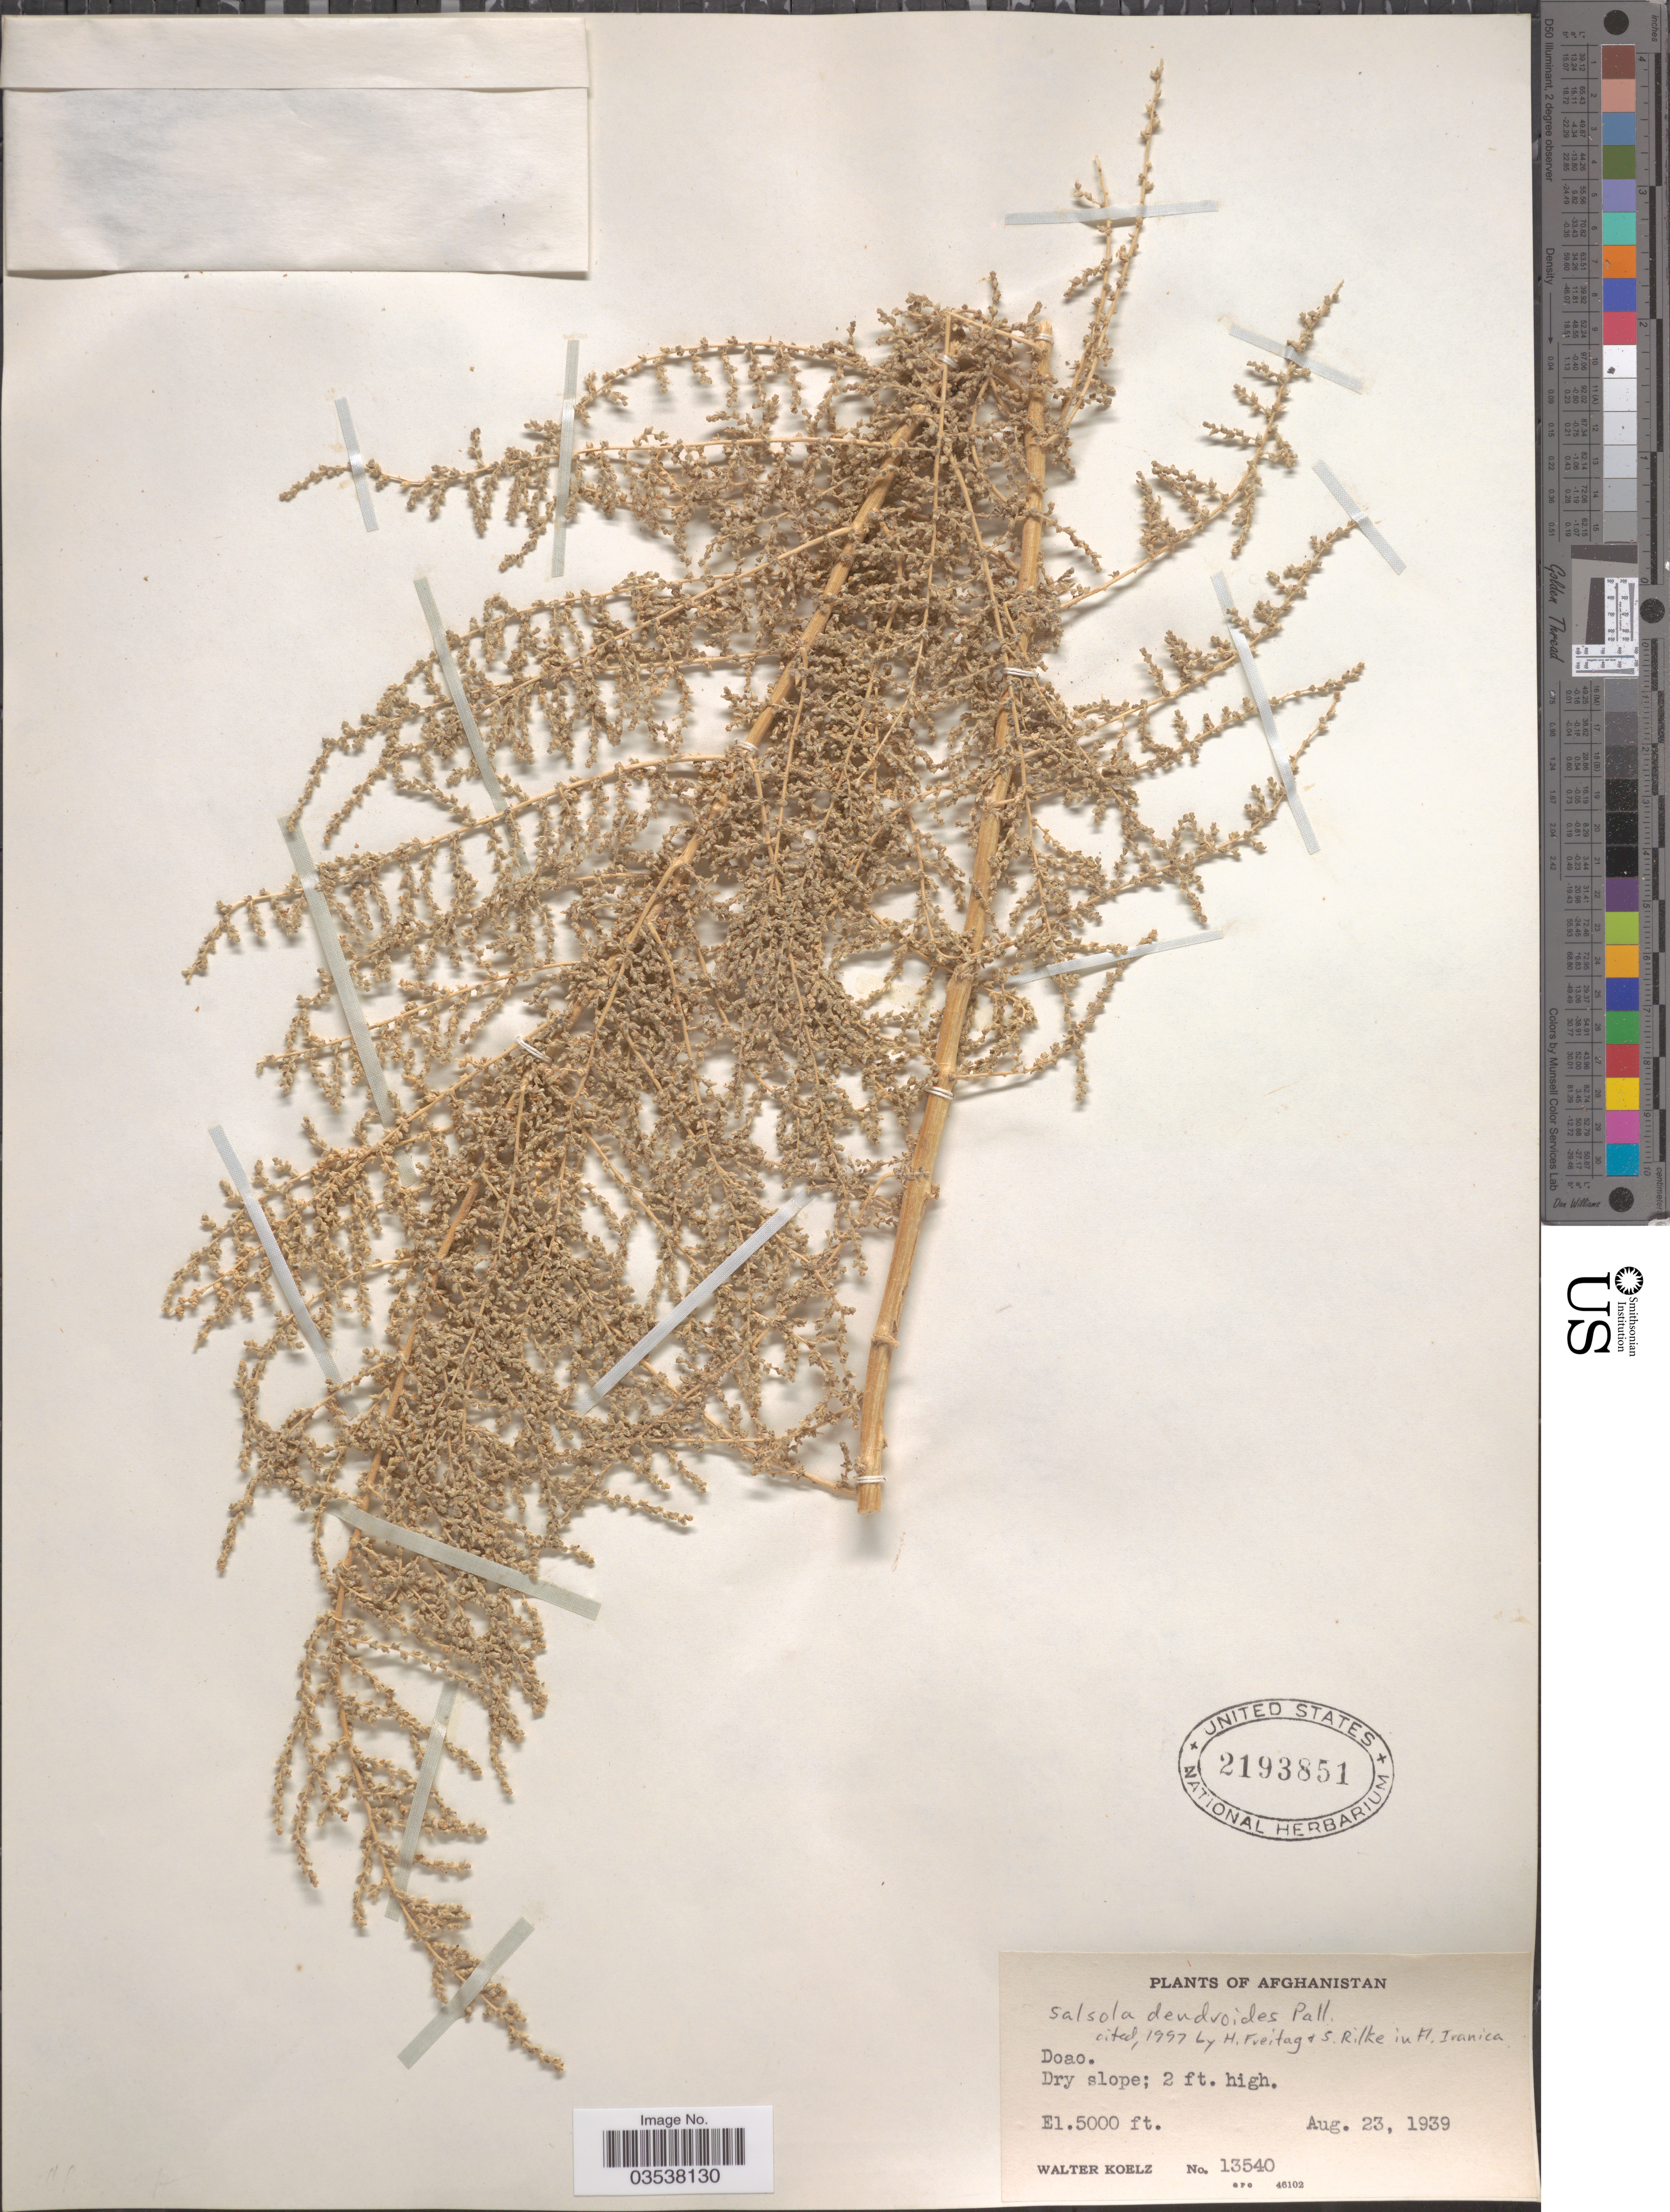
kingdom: Plantae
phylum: Tracheophyta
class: Magnoliopsida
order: Caryophyllales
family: Amaranthaceae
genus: Caroxylon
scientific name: Caroxylon dendroides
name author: (Pall.) Tzvelev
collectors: W. N. Koelz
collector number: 13540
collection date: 1939-08-23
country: Afghanistan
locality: Doao.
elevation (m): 1524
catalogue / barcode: US 2193851